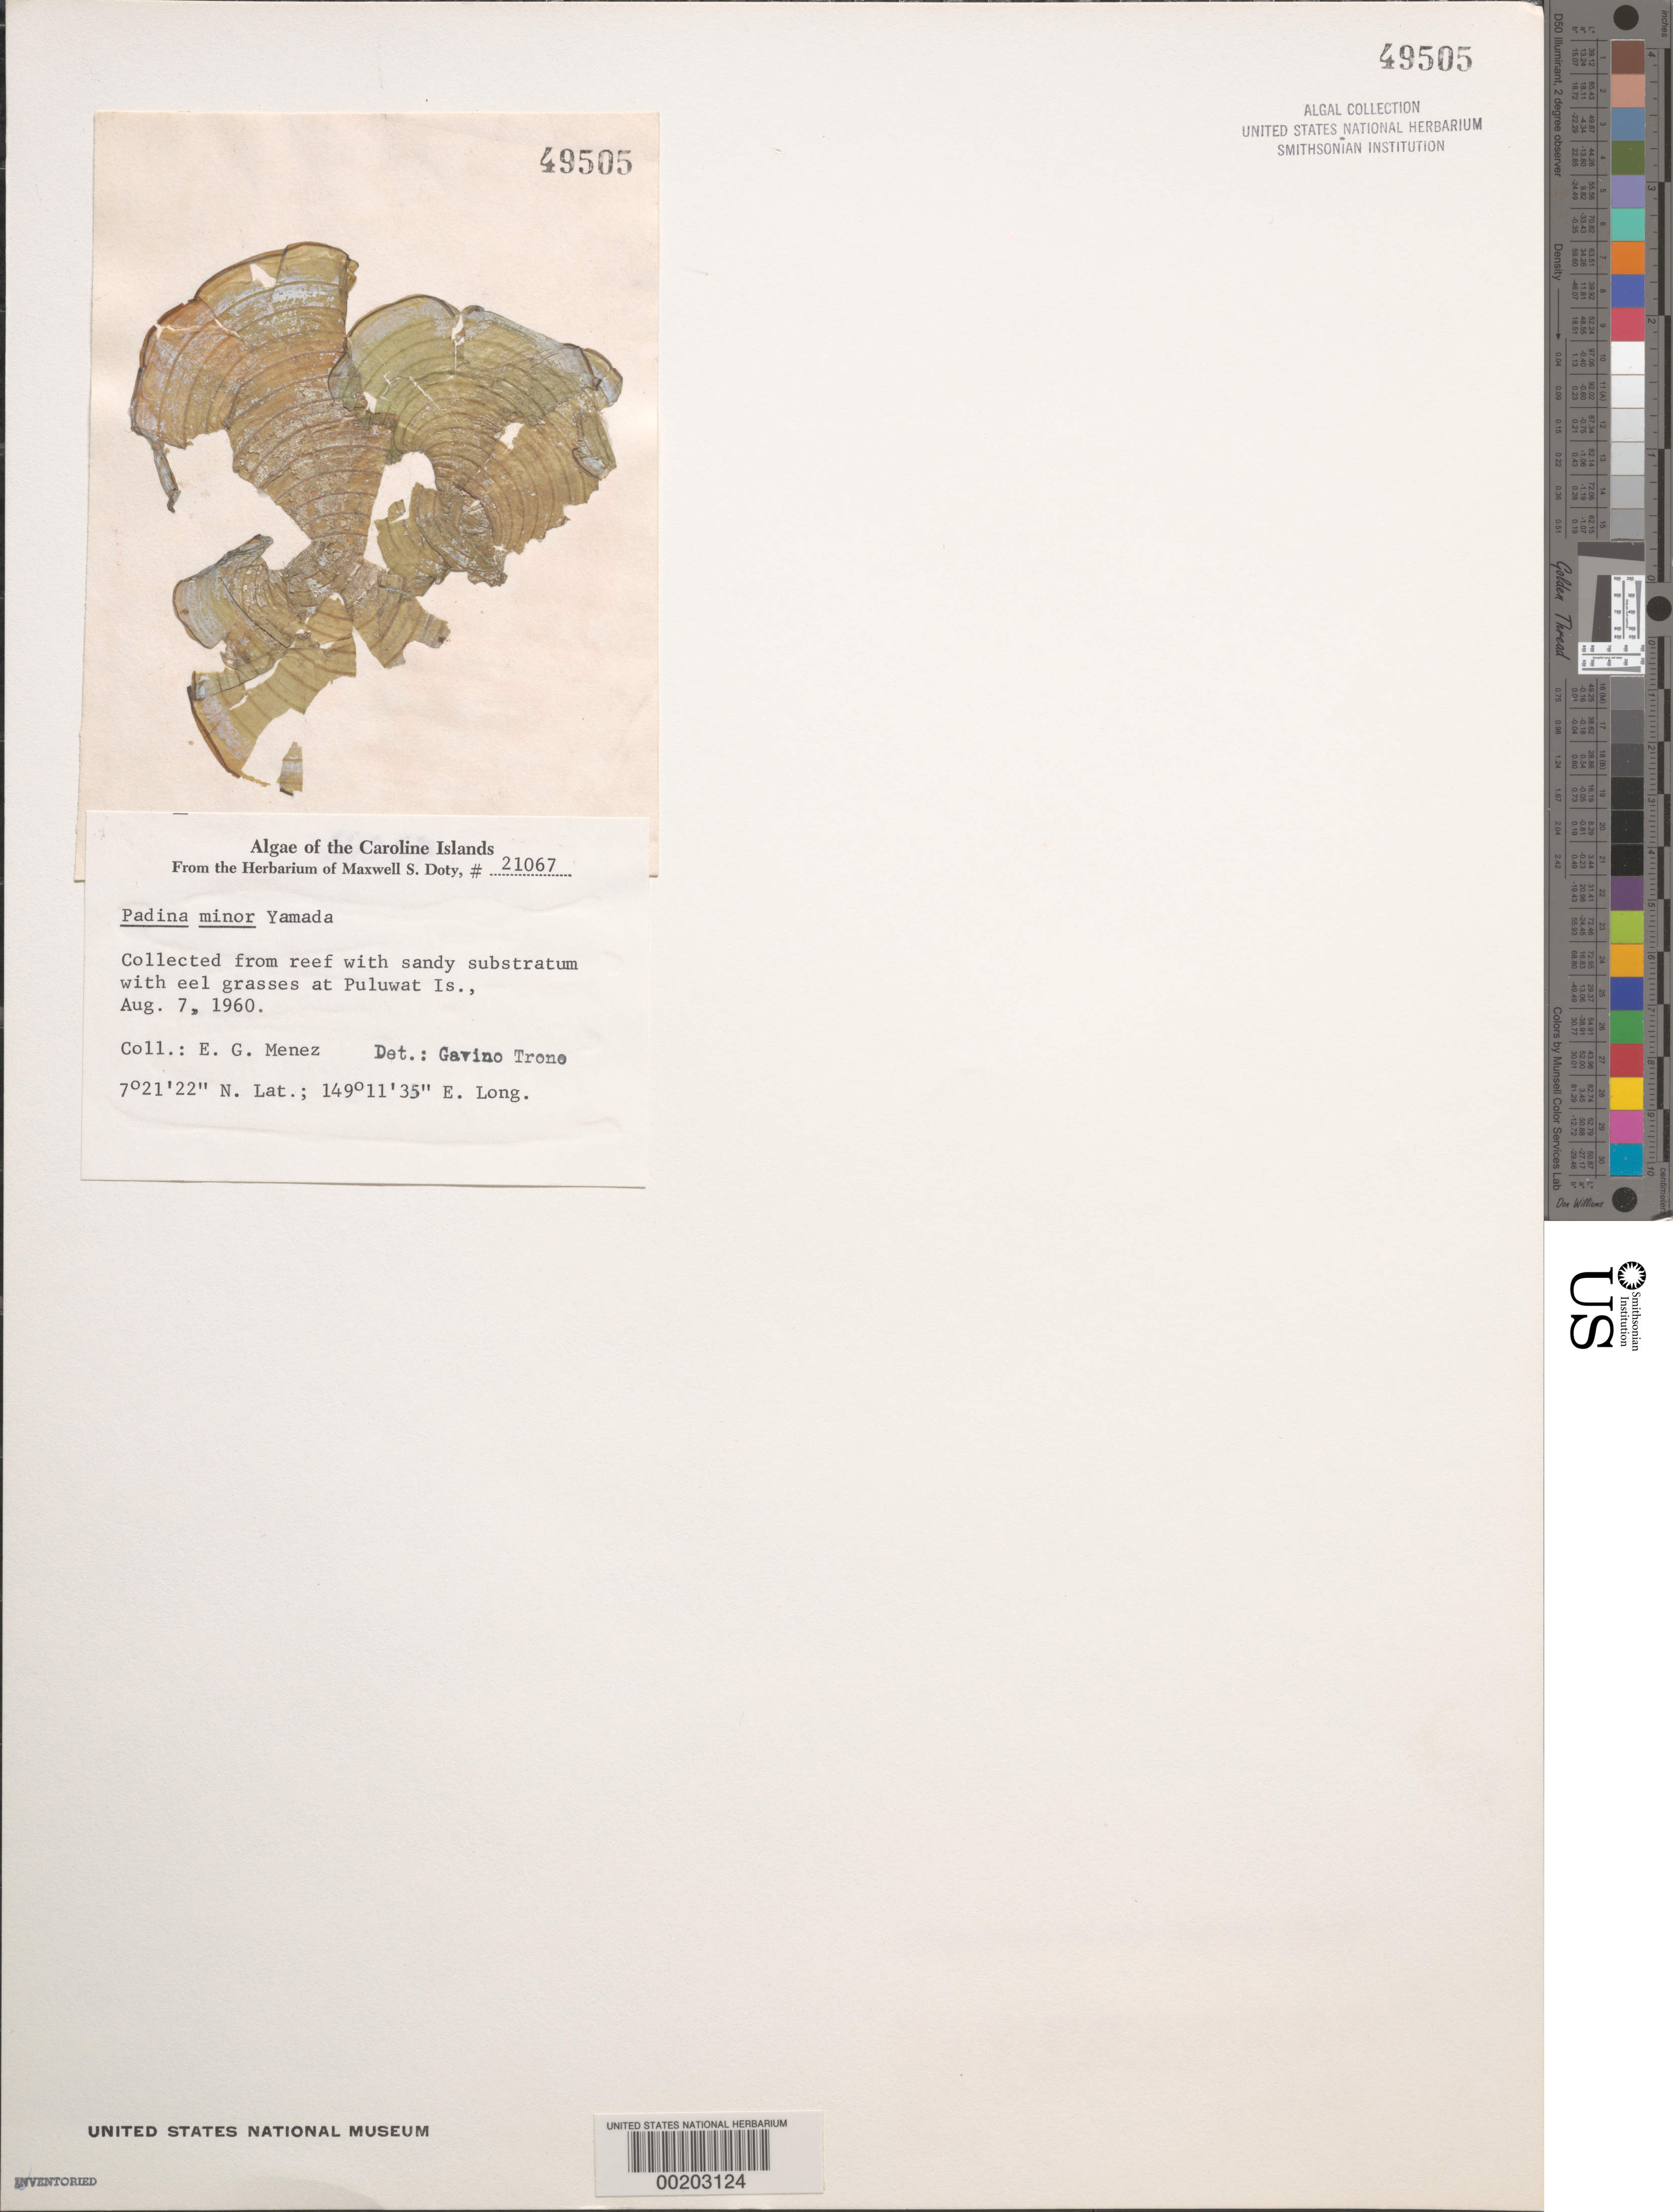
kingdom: Chromista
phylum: Ochrophyta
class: Phaeophyceae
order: Dictyotales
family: Dictyotaceae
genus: Padina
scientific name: Padina minor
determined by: Trono, Gavino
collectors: Meñez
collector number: MSD 21067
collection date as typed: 07 Aug 1960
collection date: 1960-08-07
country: Micronesia, Federated States of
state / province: Truk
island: Puluwat Atoll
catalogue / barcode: US 49505